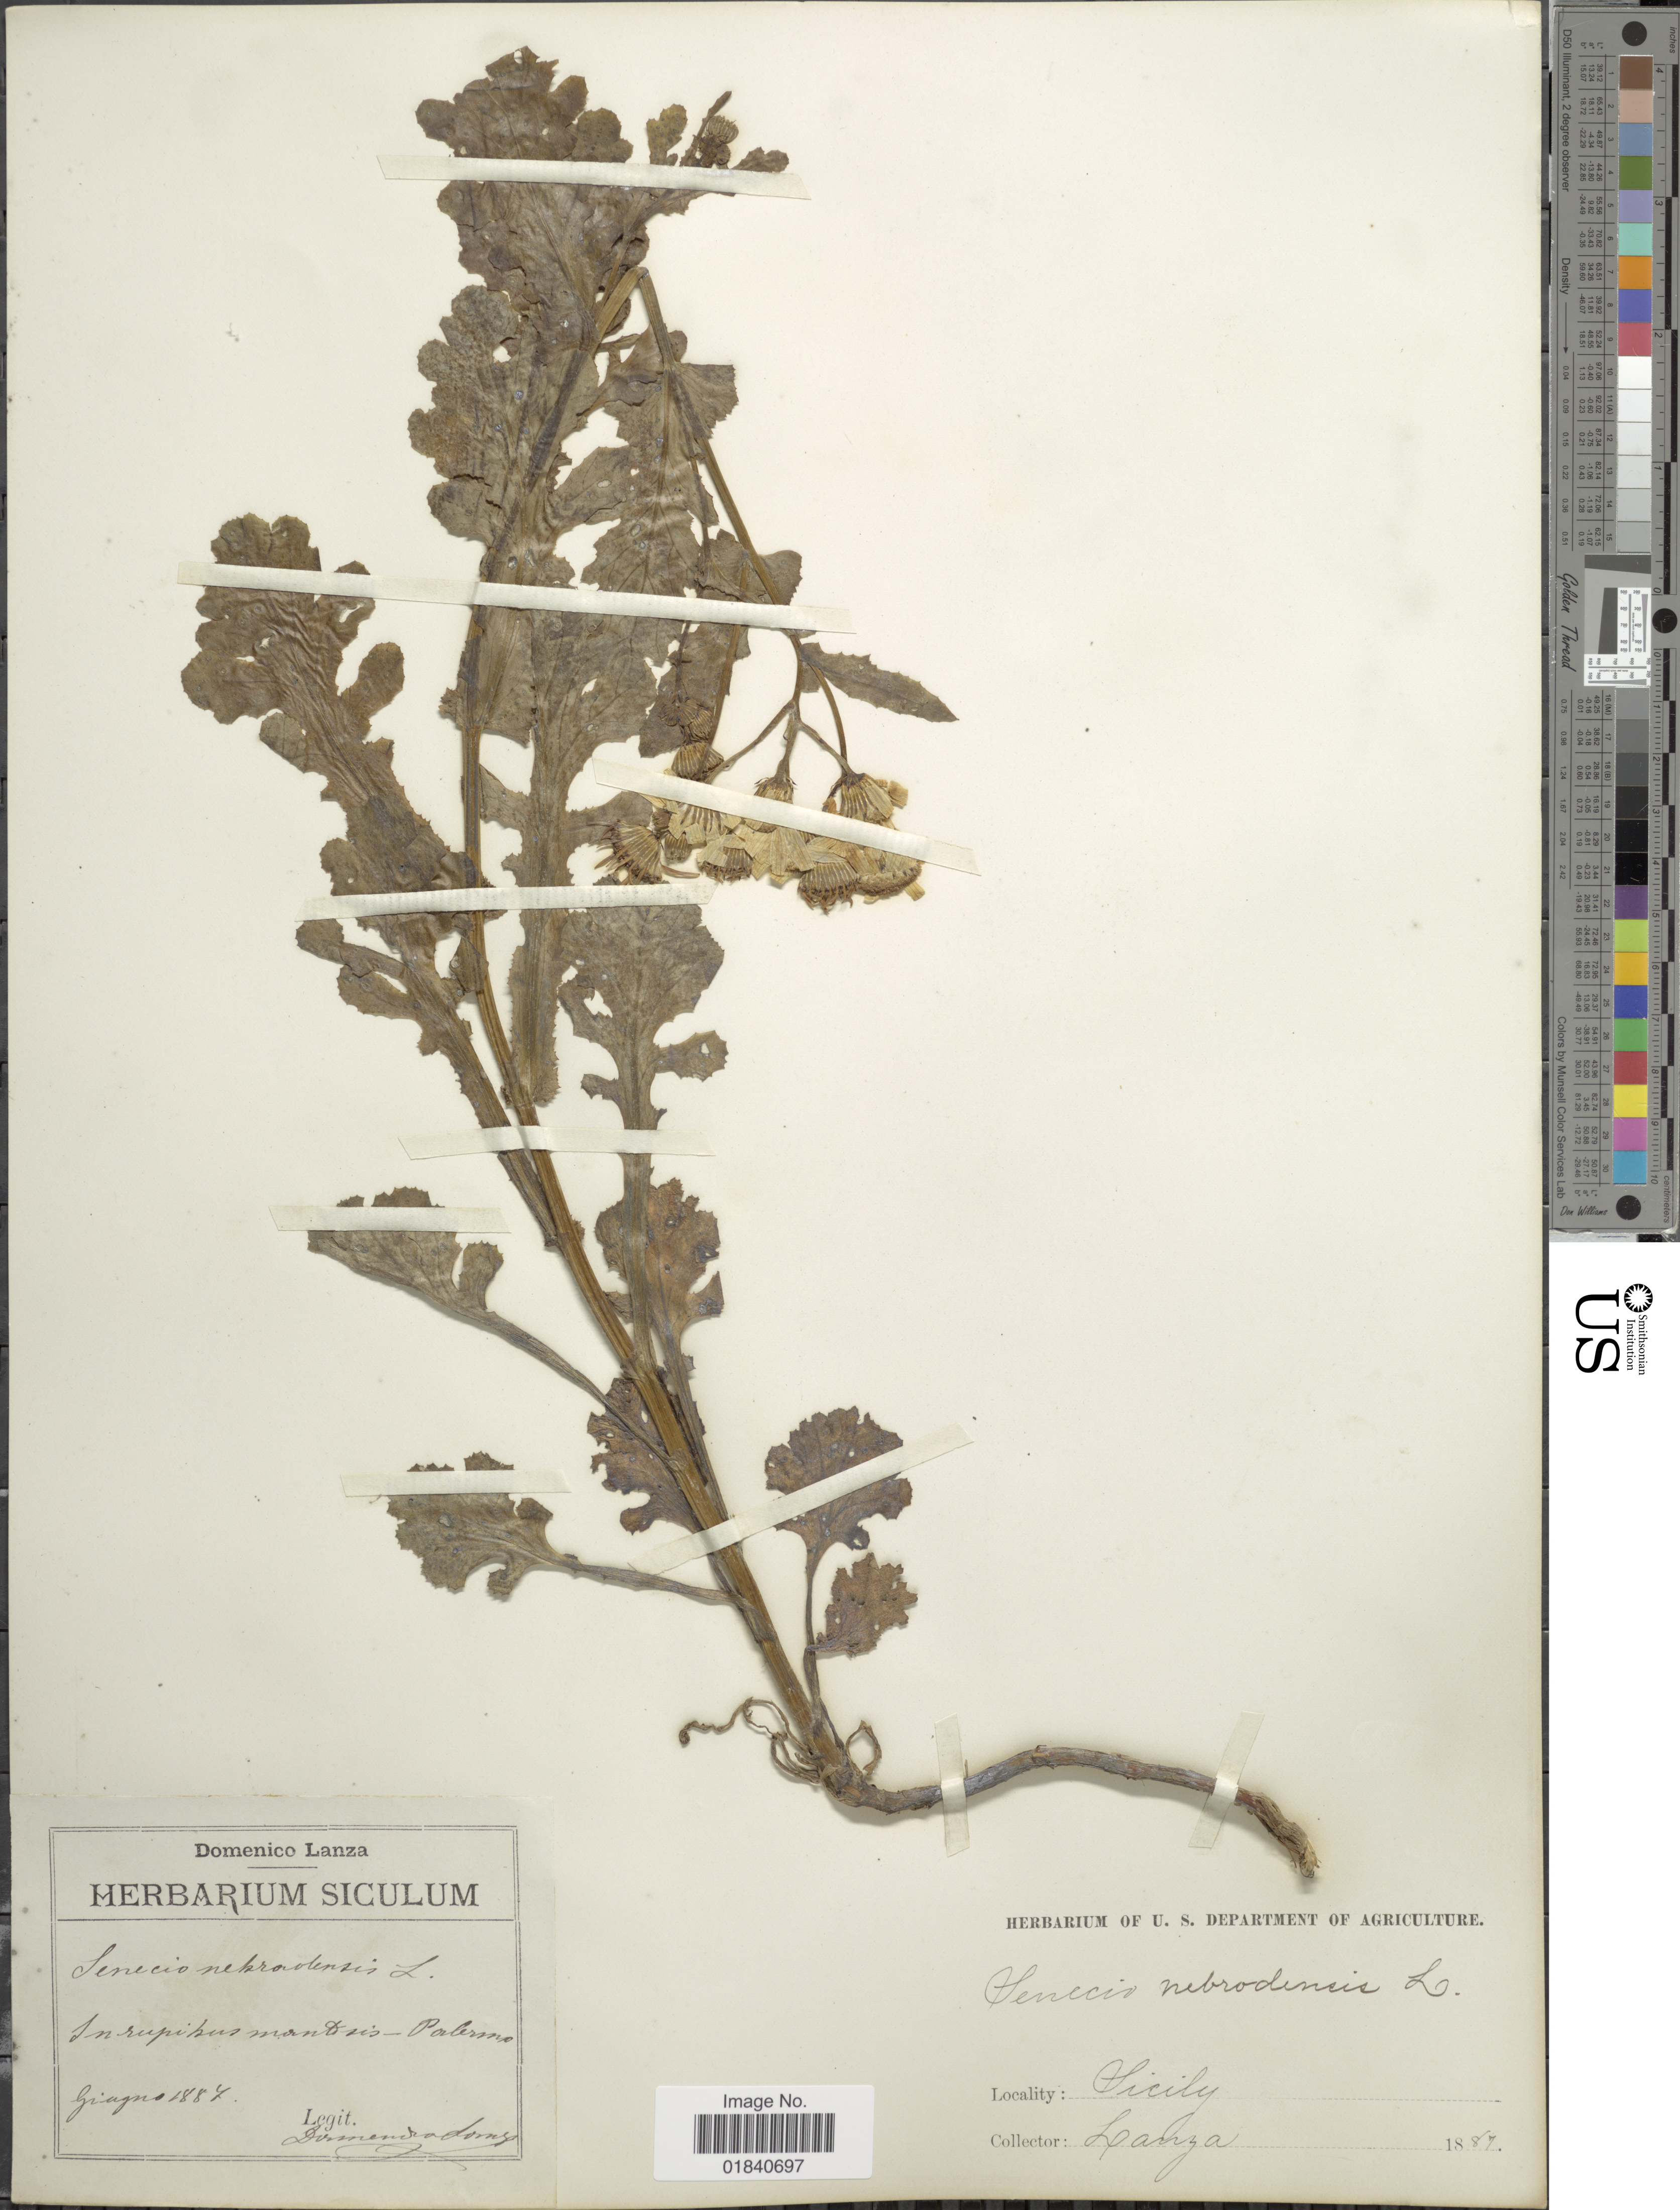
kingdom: Plantae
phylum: Tracheophyta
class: Magnoliopsida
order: Asterales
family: Asteraceae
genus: Senecio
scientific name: Senecio nebrodensis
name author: L.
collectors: D. Lanza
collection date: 1887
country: Italy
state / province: Siciliana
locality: Palermo. Giagno [interpreted]